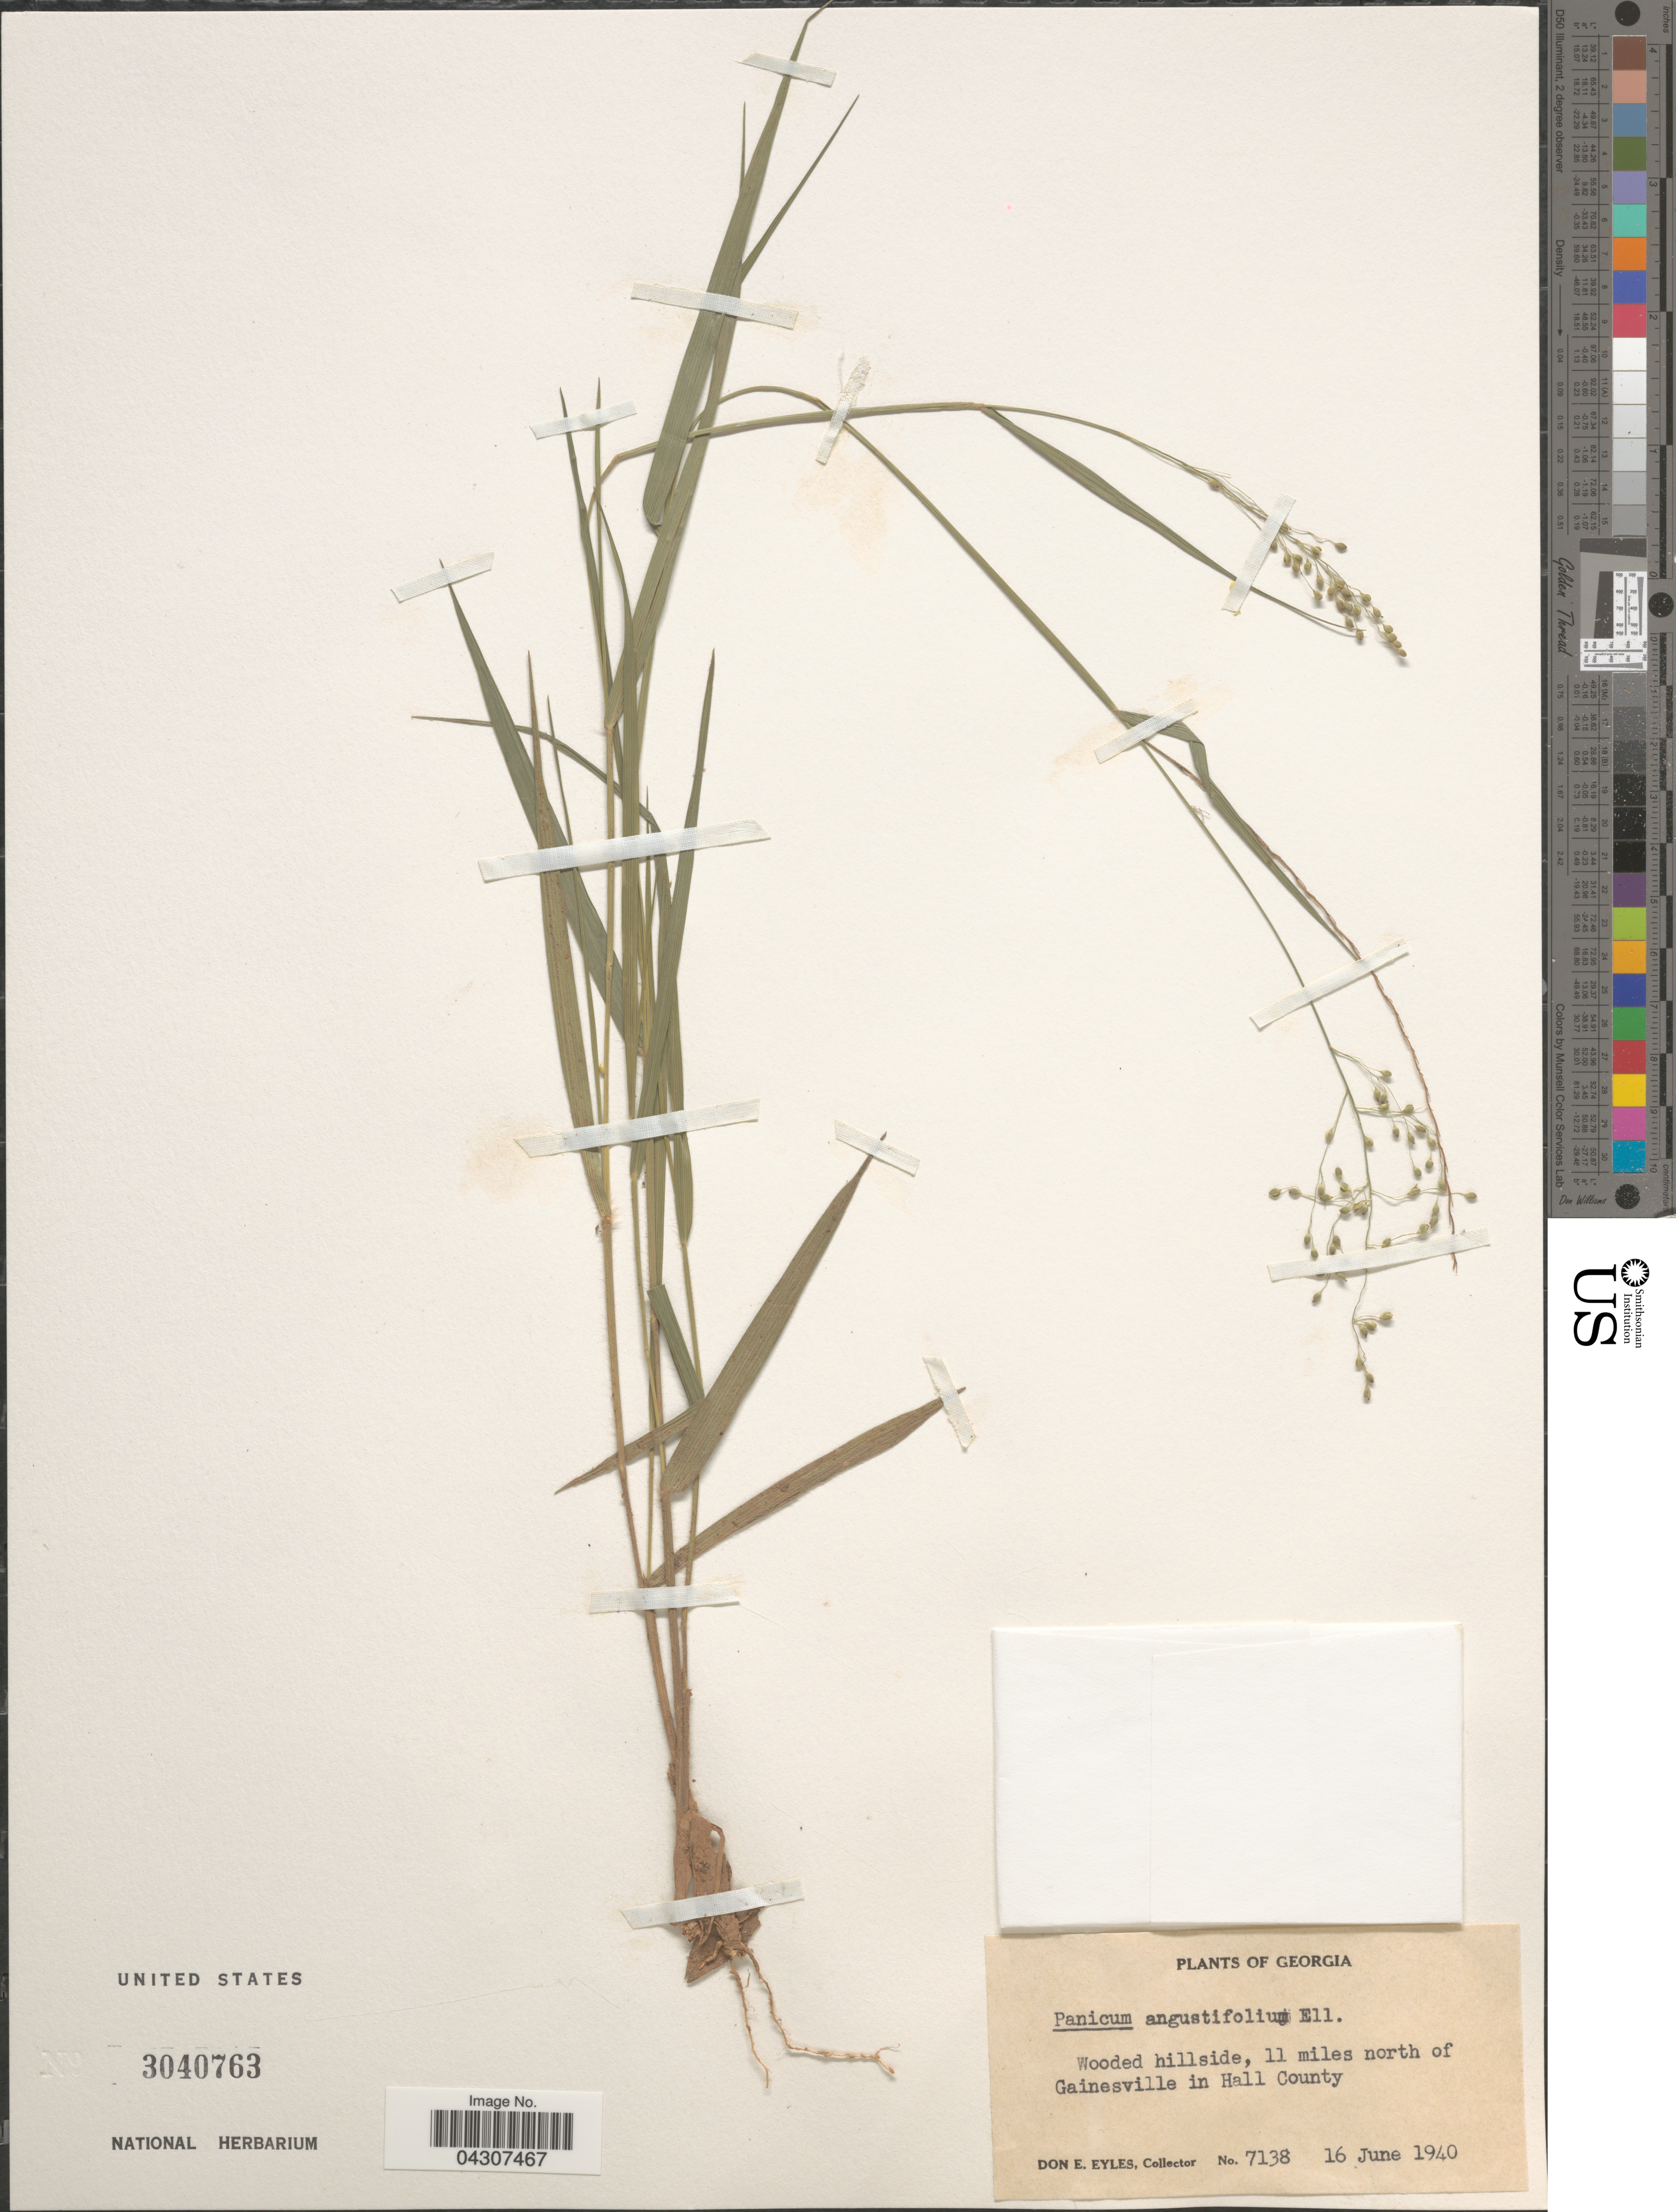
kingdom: Plantae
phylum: Tracheophyta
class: Liliopsida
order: Poales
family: Poaceae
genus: Dichanthelium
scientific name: Dichanthelium aciculare var. ramosum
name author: (Griseb.) Davidse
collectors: D. Eyles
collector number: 7138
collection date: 1940-06-16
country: United States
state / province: Georgia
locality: Wooded hillside, 11 miles north of Gainesville in Hall County.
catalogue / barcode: US 3040763